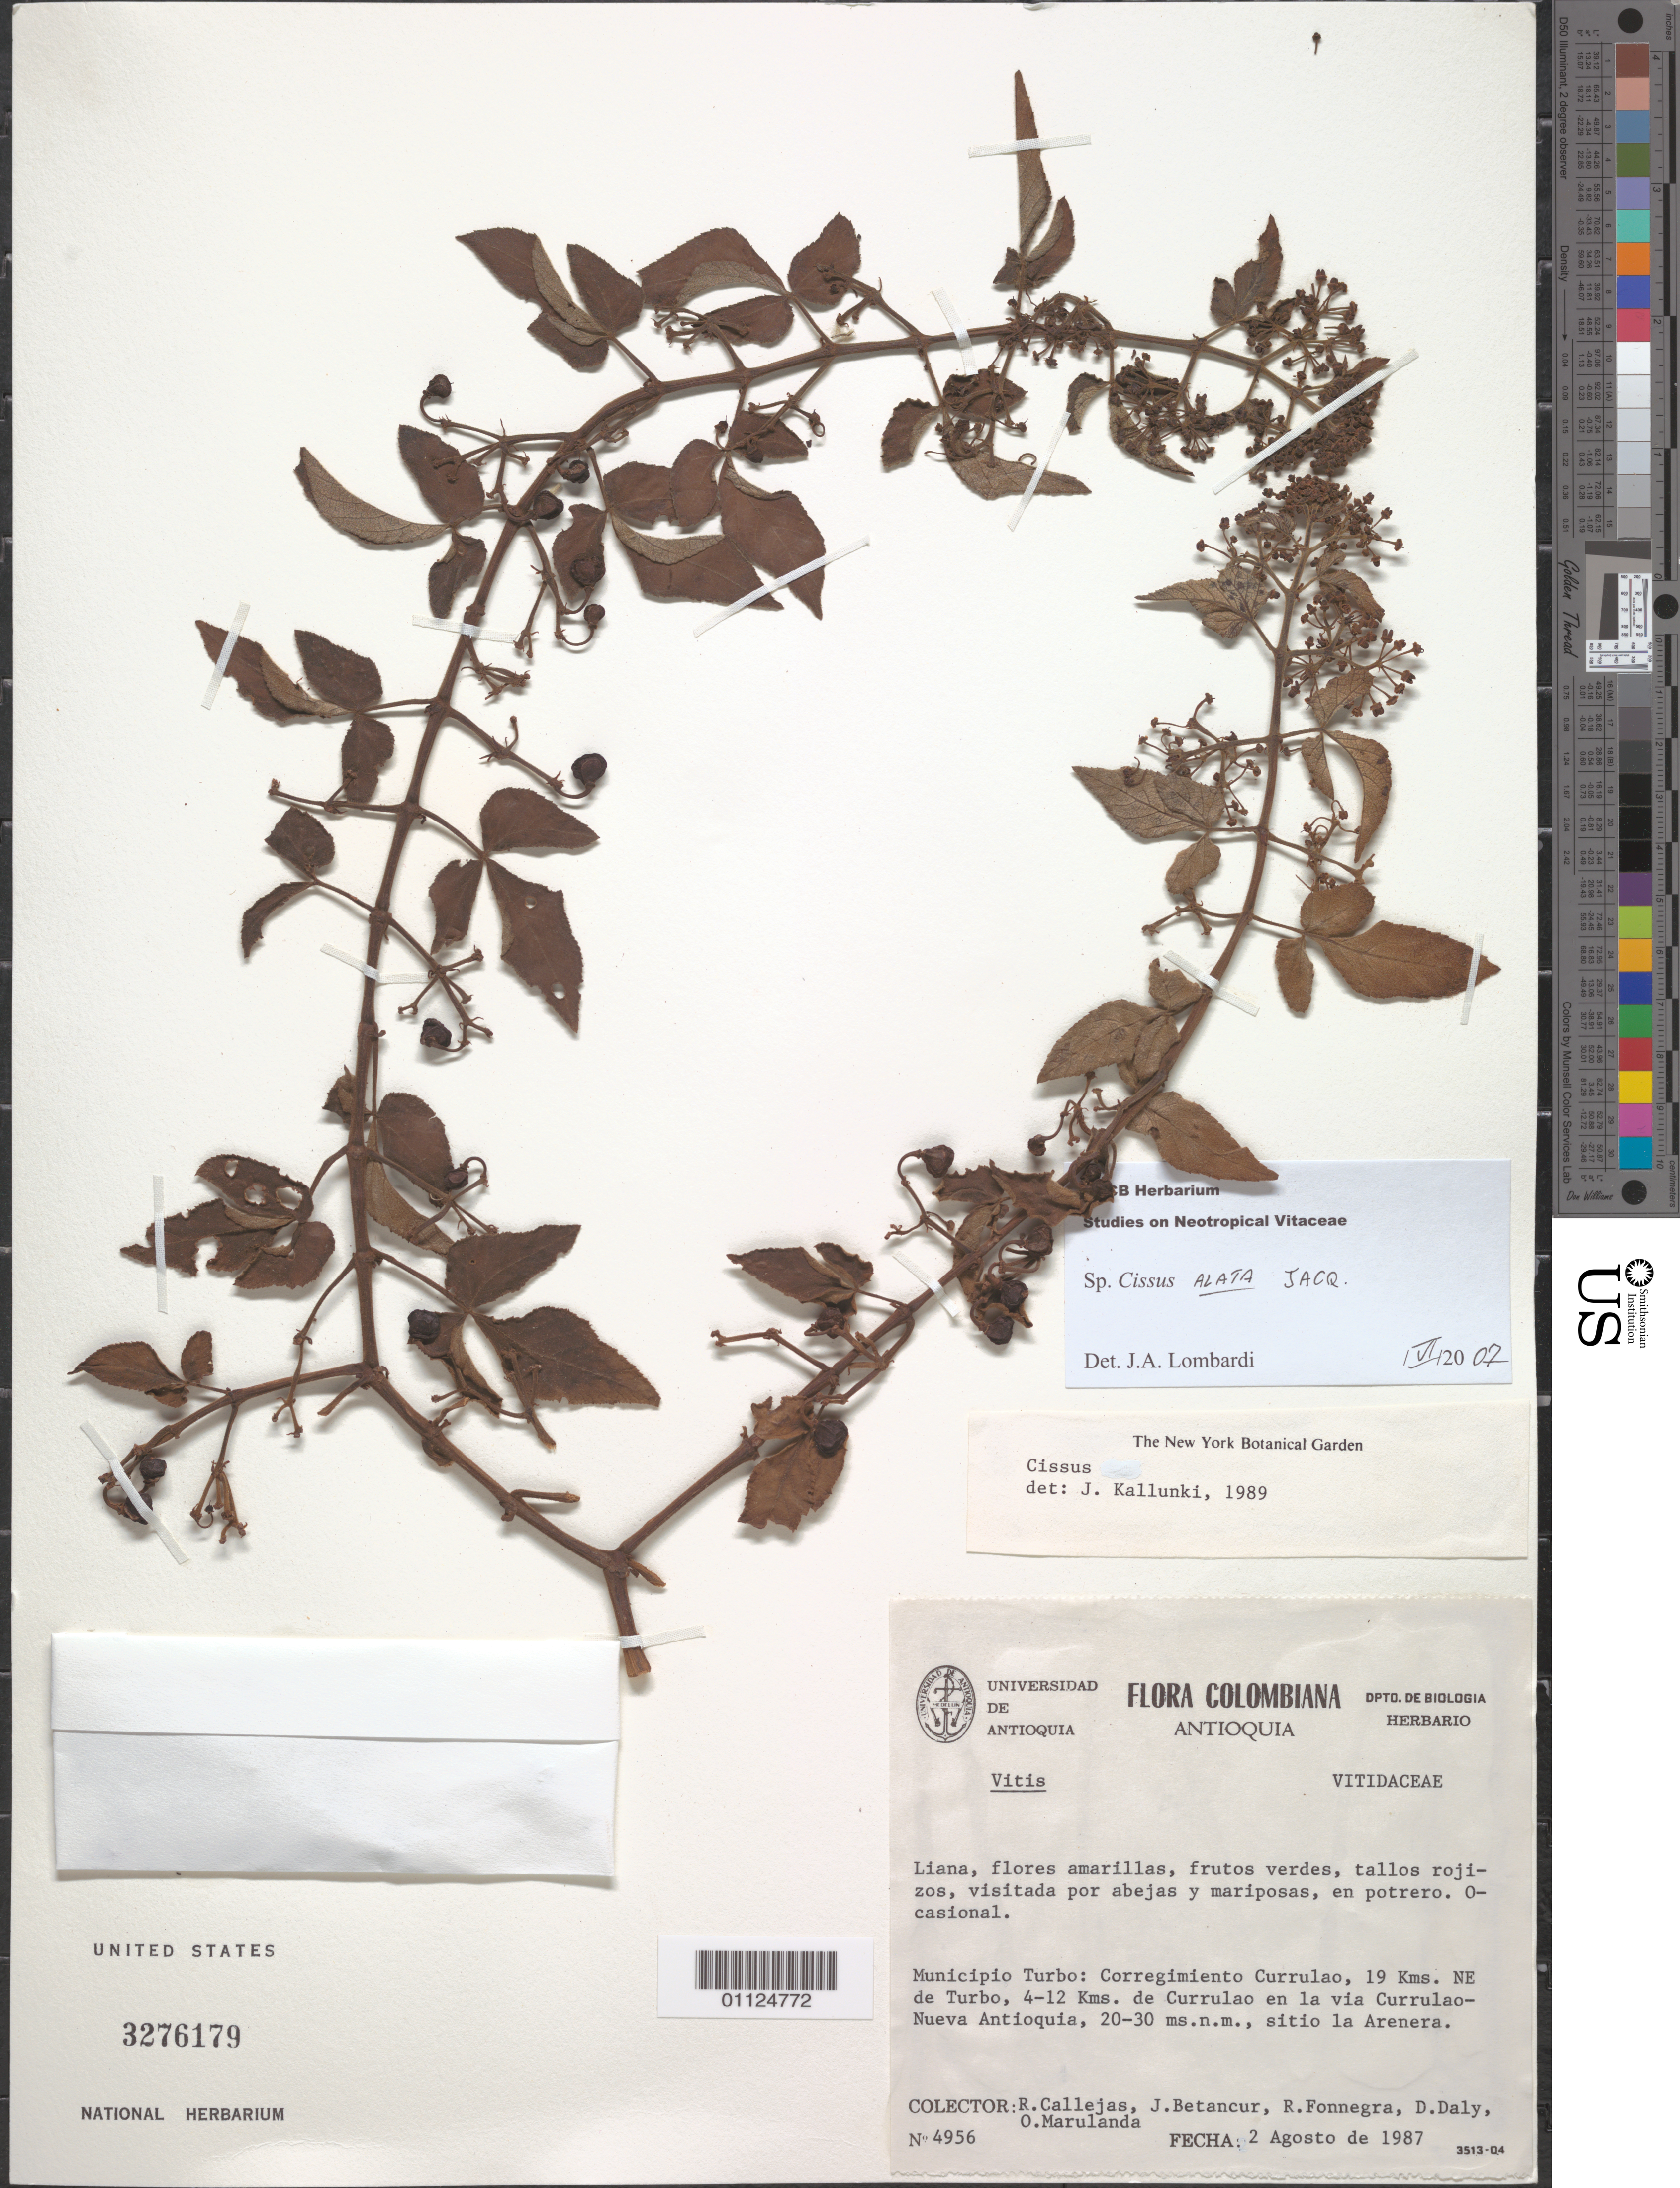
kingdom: Plantae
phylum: Tracheophyta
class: Magnoliopsida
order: Vitales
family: Vitaceae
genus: Cissus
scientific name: Cissus alata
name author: Jacq.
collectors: R. Callejas, J. C. Betancur, R. Fonnegra G., D. C. Daly & O. Marulanda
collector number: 4956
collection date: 1987-08-02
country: Colombia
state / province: Antioquia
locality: Municipio Turbo: Corregimiento Currulao, 19 km NE de Turbo, 4 - 12 km de Currulao en la via Currulao-Nueva Antioquia, sitio la Arenera.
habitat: Liana.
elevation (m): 20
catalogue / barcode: US 3276179